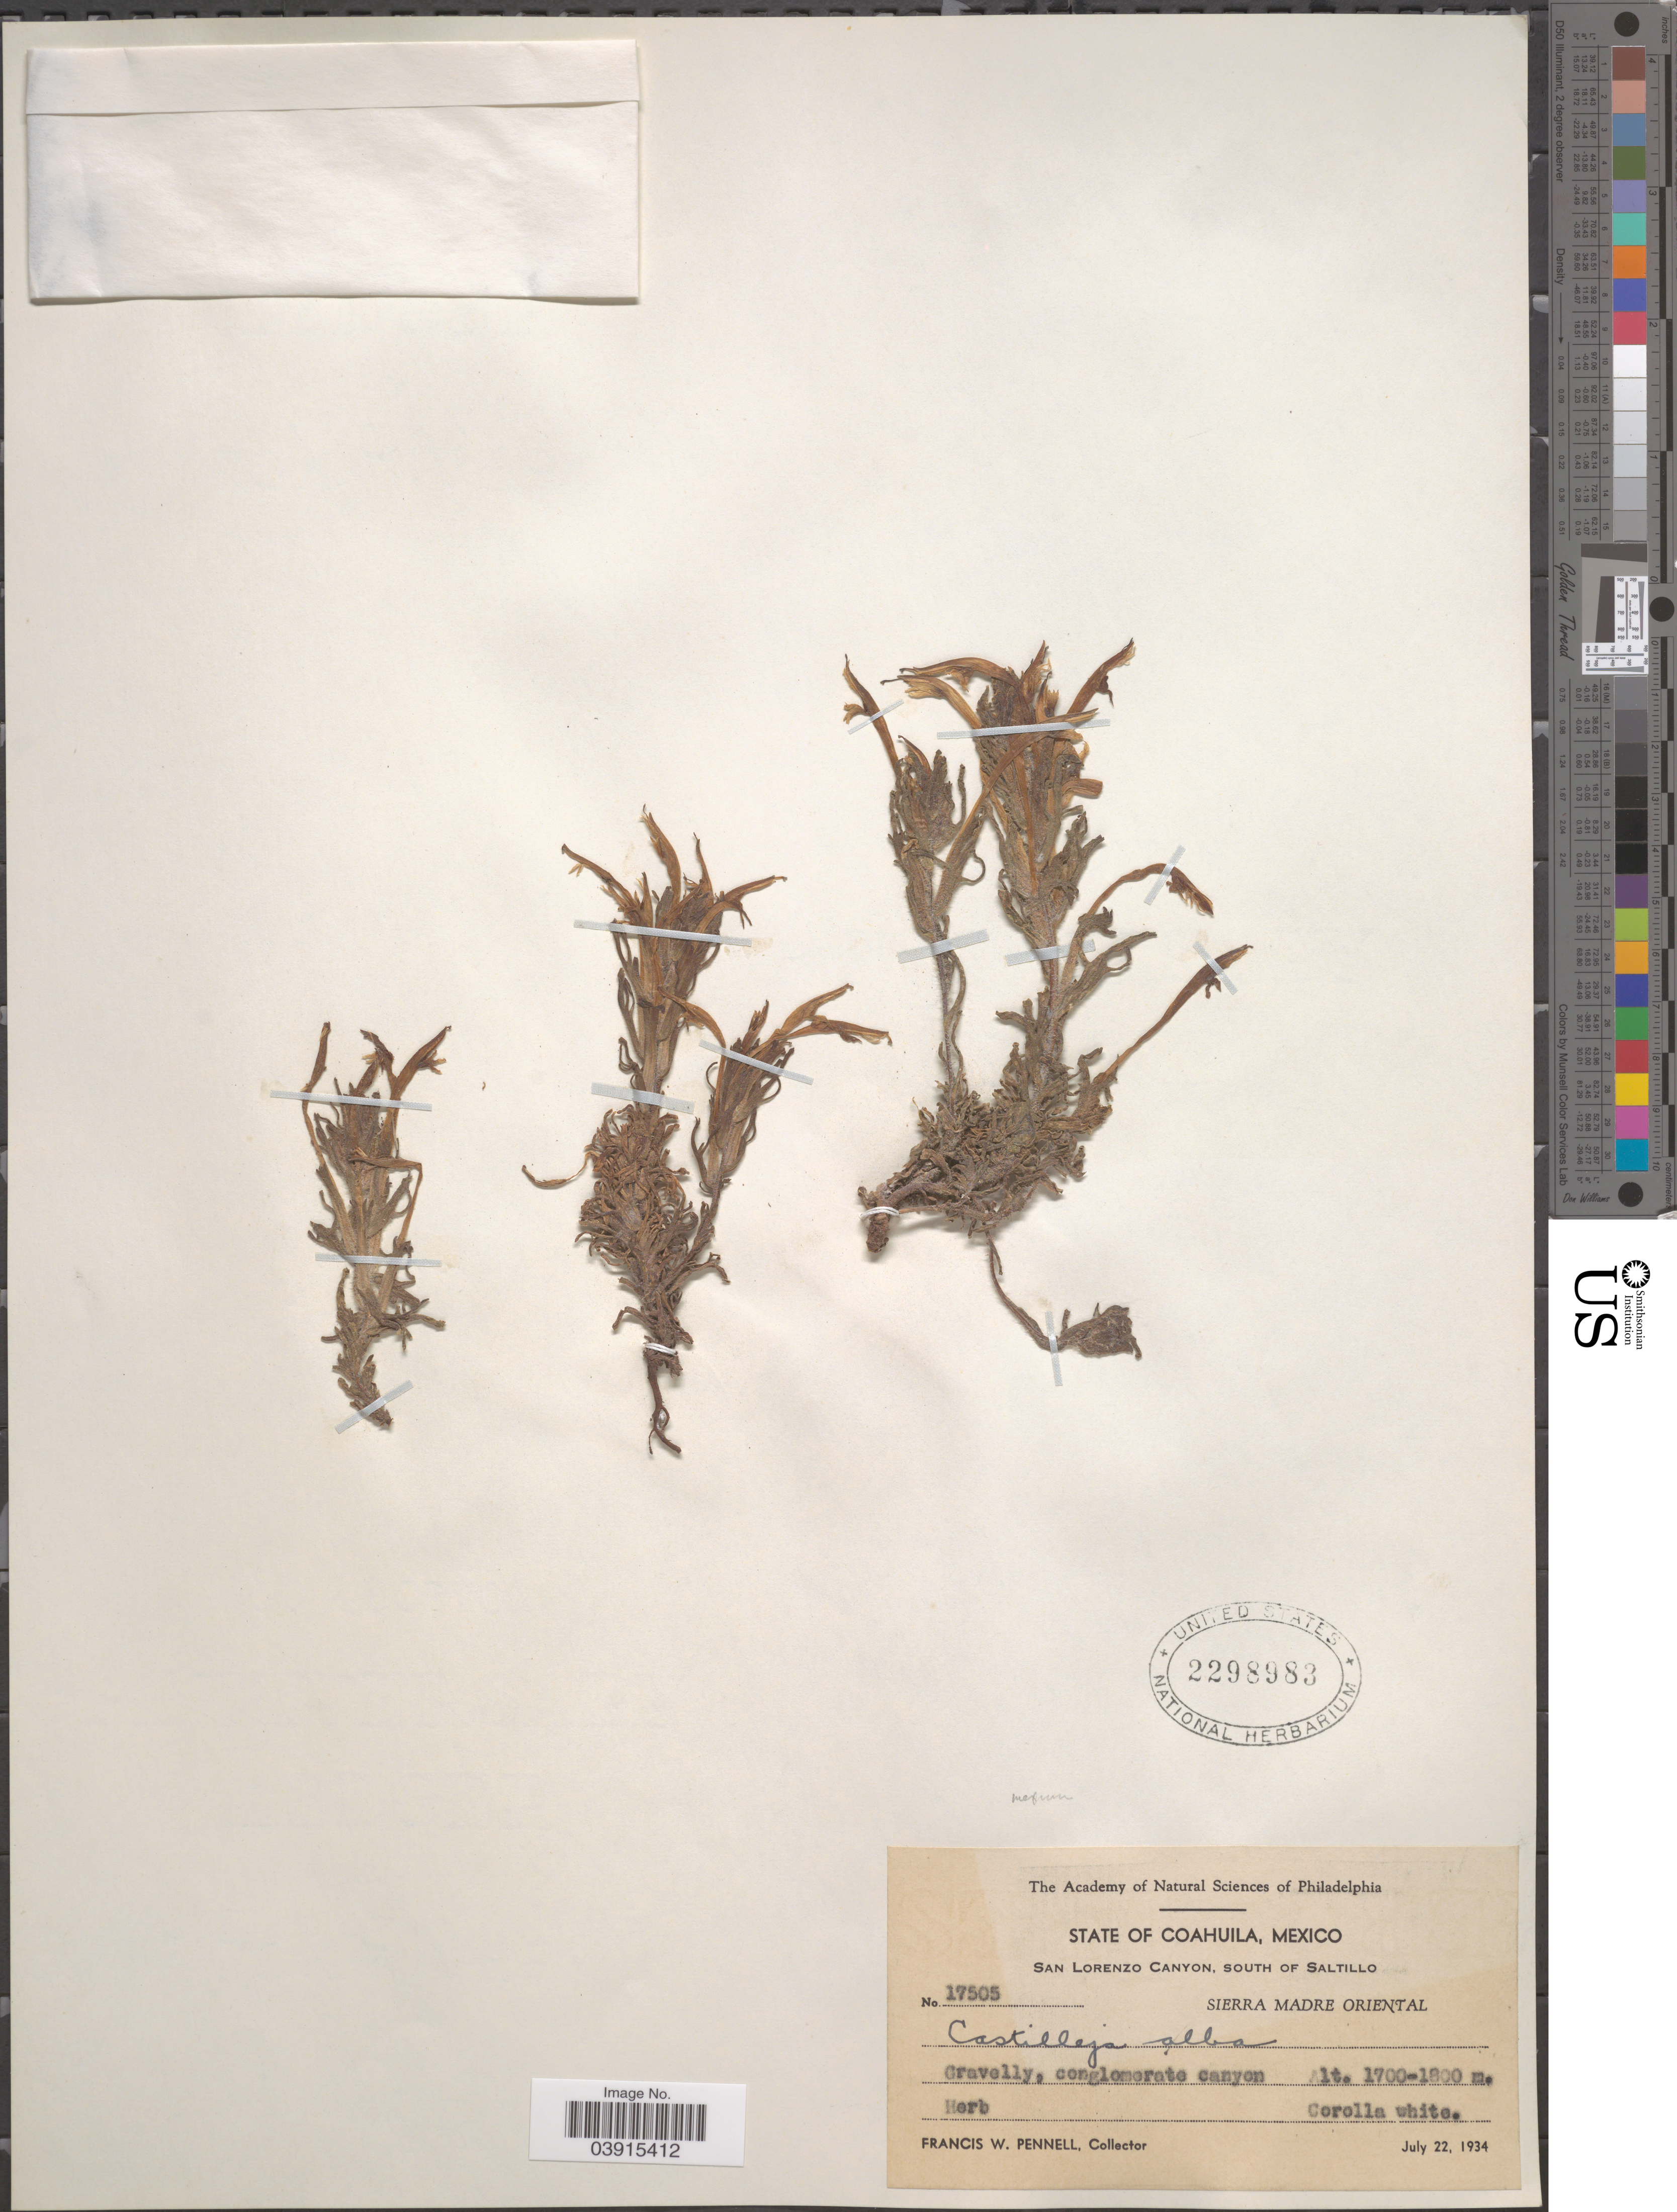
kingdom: Plantae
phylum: Tracheophyta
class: Magnoliopsida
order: Lamiales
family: Orobanchaceae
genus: Castilleja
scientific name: Castilleja mexicana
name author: (Hemsl.) A. Gray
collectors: F. W. Pennell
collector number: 17505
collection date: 1934-07-22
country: Mexico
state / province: Coahuila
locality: San Lorenzo Canyon, South of Saltillo. Sierra Madre Oriental.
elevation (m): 1700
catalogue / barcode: US 2298983